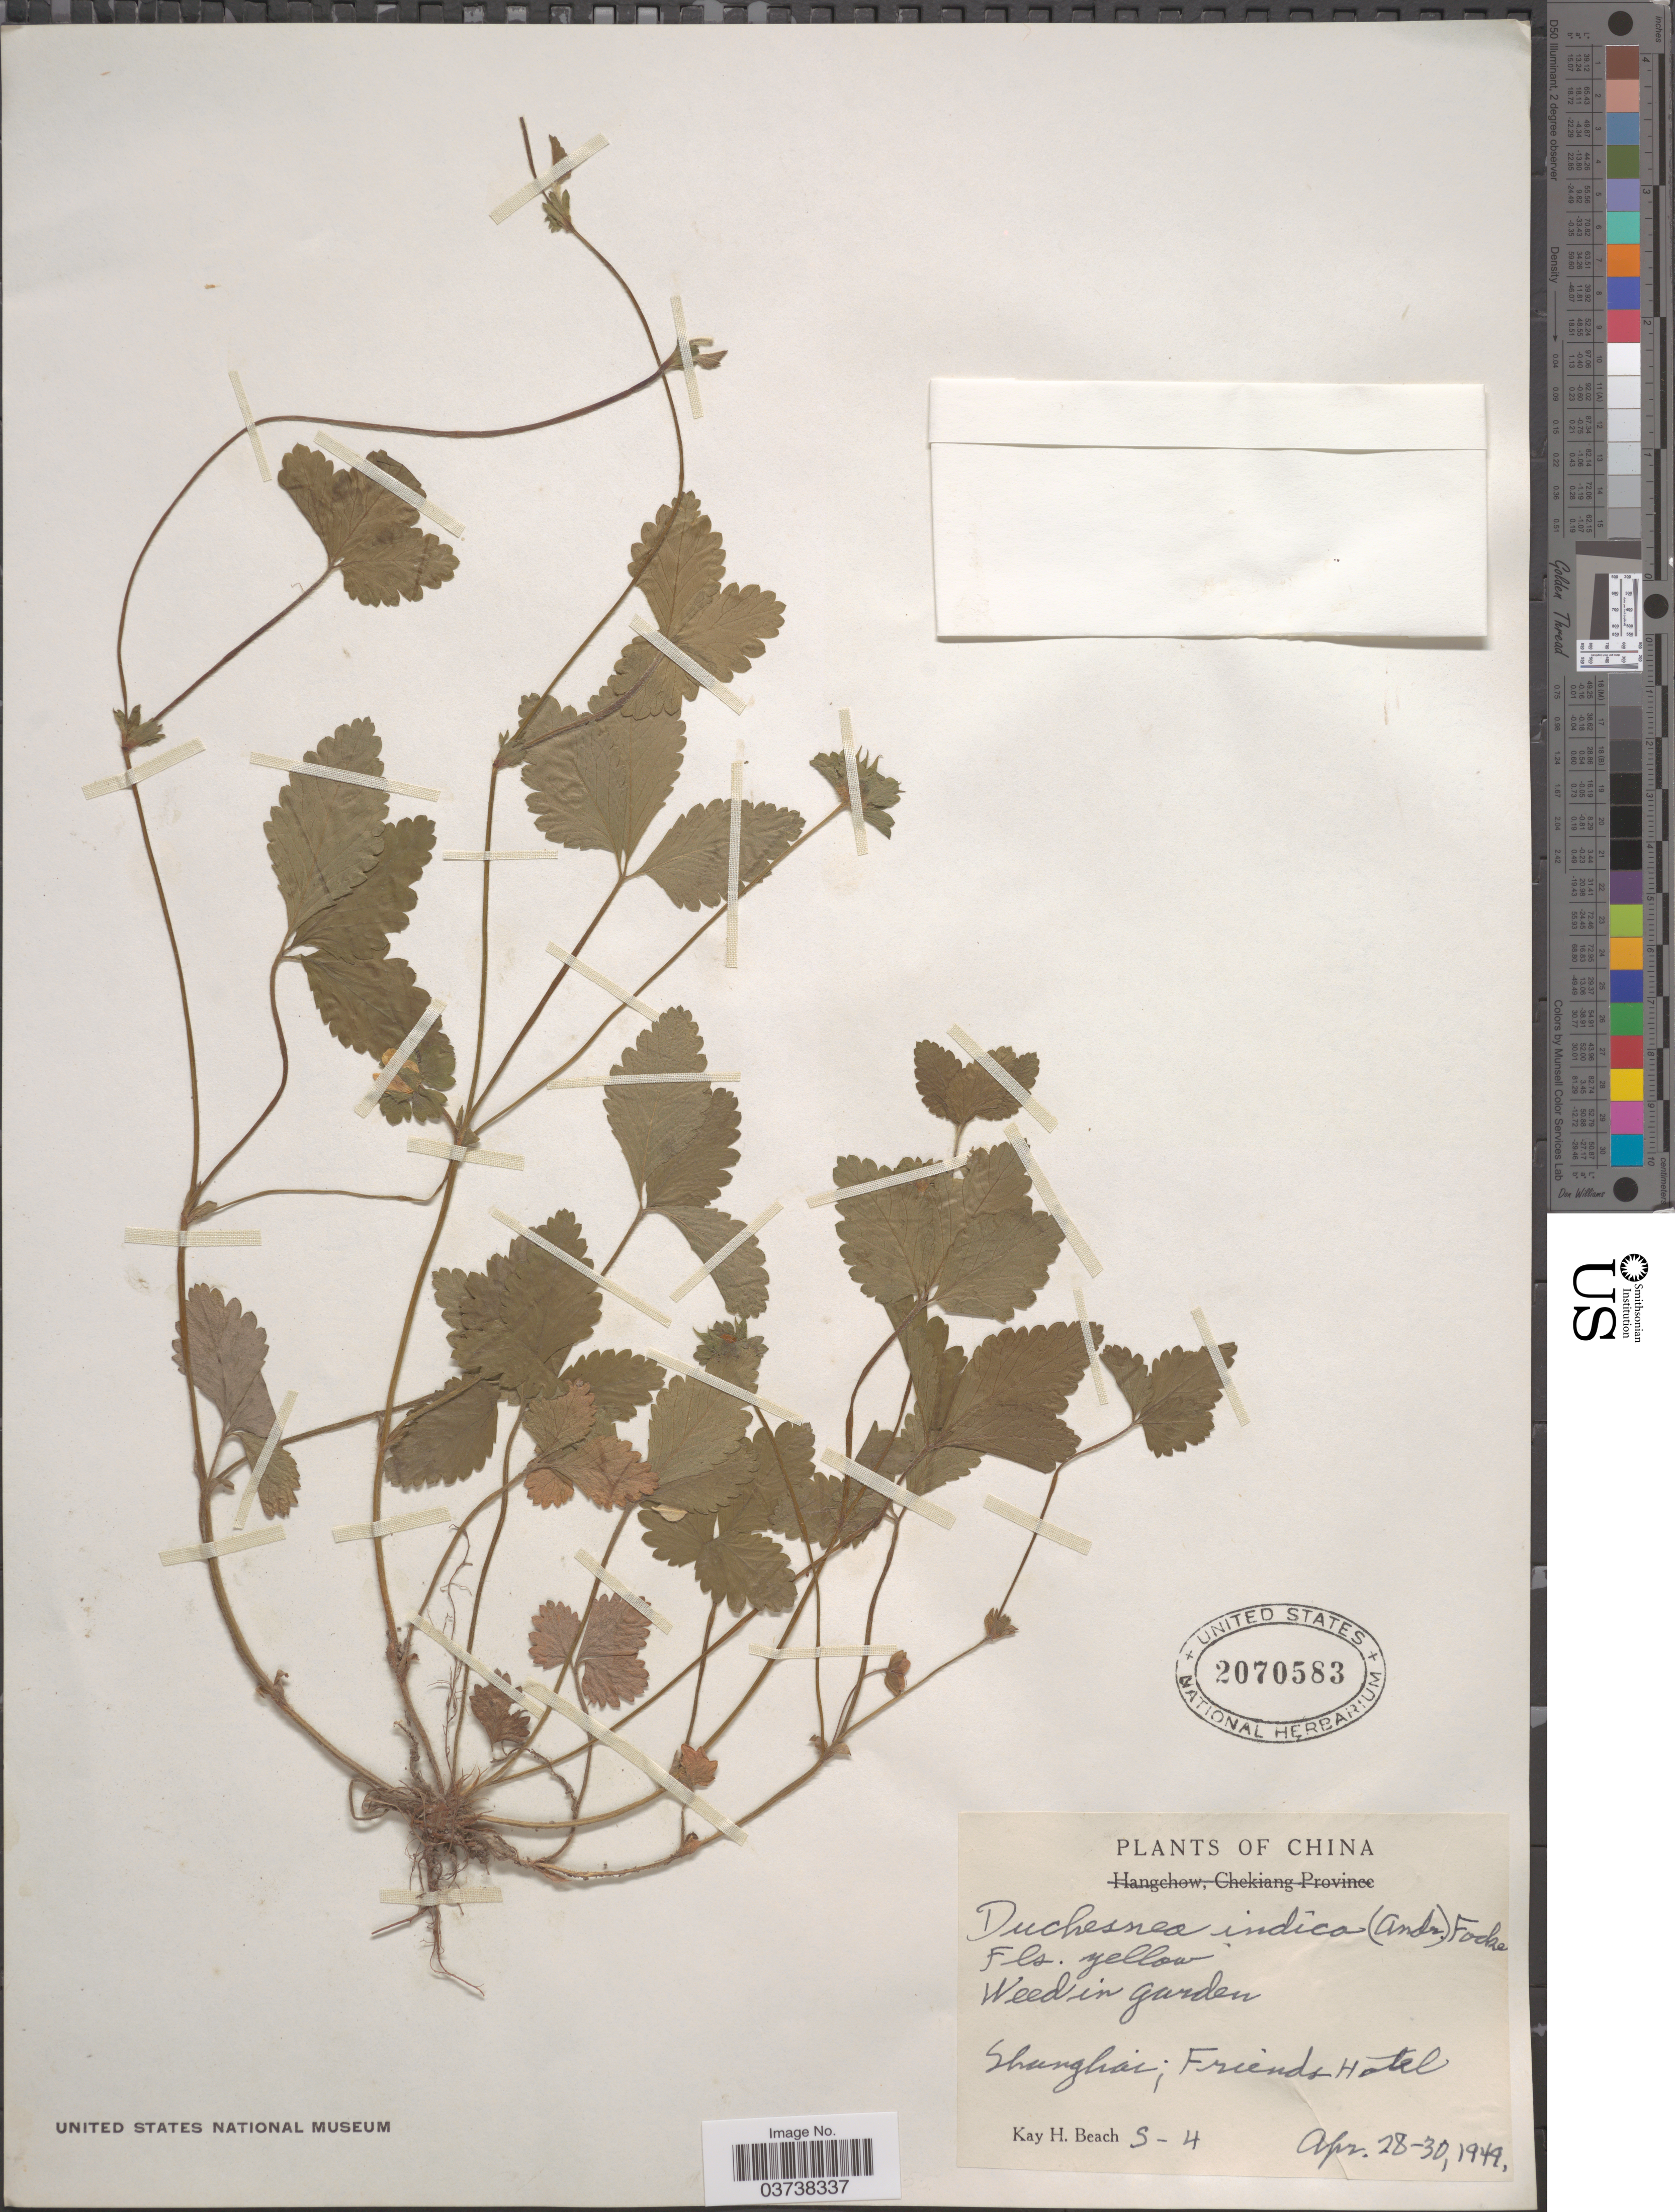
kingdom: Plantae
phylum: Tracheophyta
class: Magnoliopsida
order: Rosales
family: Rosaceae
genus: Potentilla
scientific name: Potentilla indica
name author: (Andrews) Th. Wolf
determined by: Strong, Mark T., (BOT), Smithsonian Institution - National Museum of Natural History (UNITED STATES)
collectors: K. H. Beach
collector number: S-4*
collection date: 1949-04-28/1949-04-30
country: China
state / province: Shanghai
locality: Shanghai; Friends Hotel.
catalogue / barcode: US 2070583